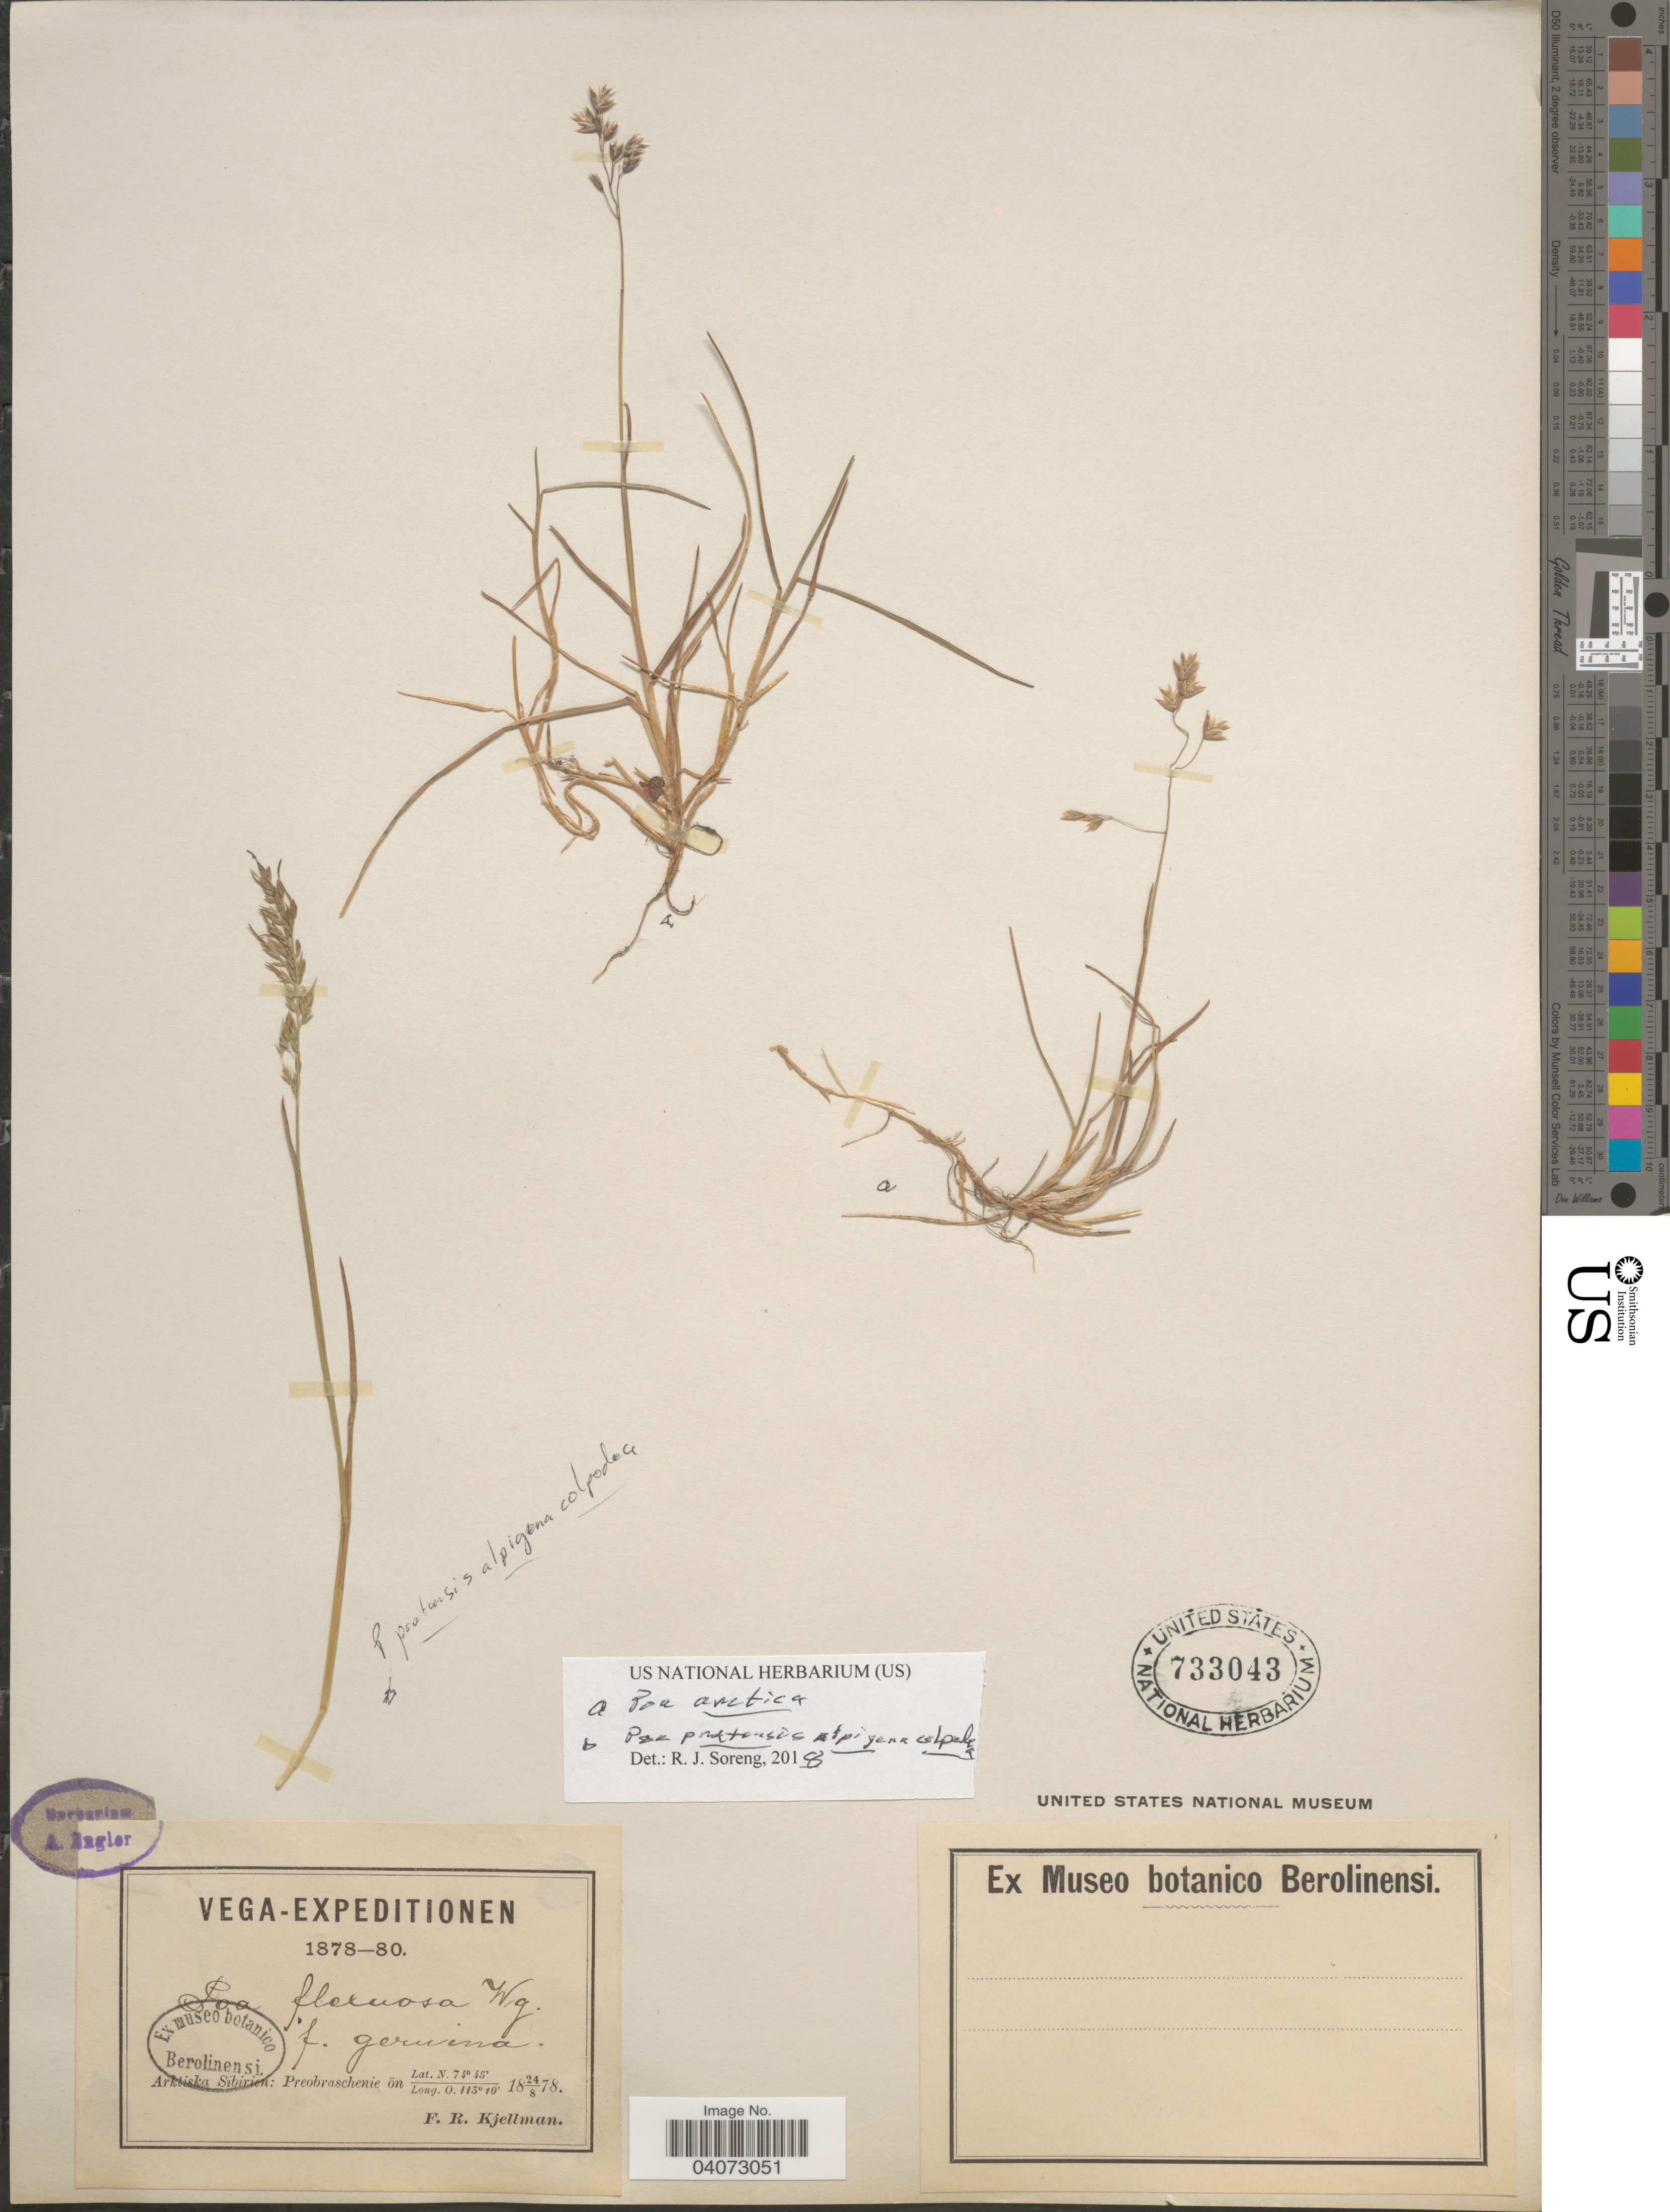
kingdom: Plantae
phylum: Tracheophyta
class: Liliopsida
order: Poales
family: Poaceae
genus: Poa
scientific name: Poa arctica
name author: R. Br.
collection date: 1878-08-24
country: Russian Federation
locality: Vega-Expeditionen 1878-80. Arktiska Sibirien: Preobraschenie.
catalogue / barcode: US 733043